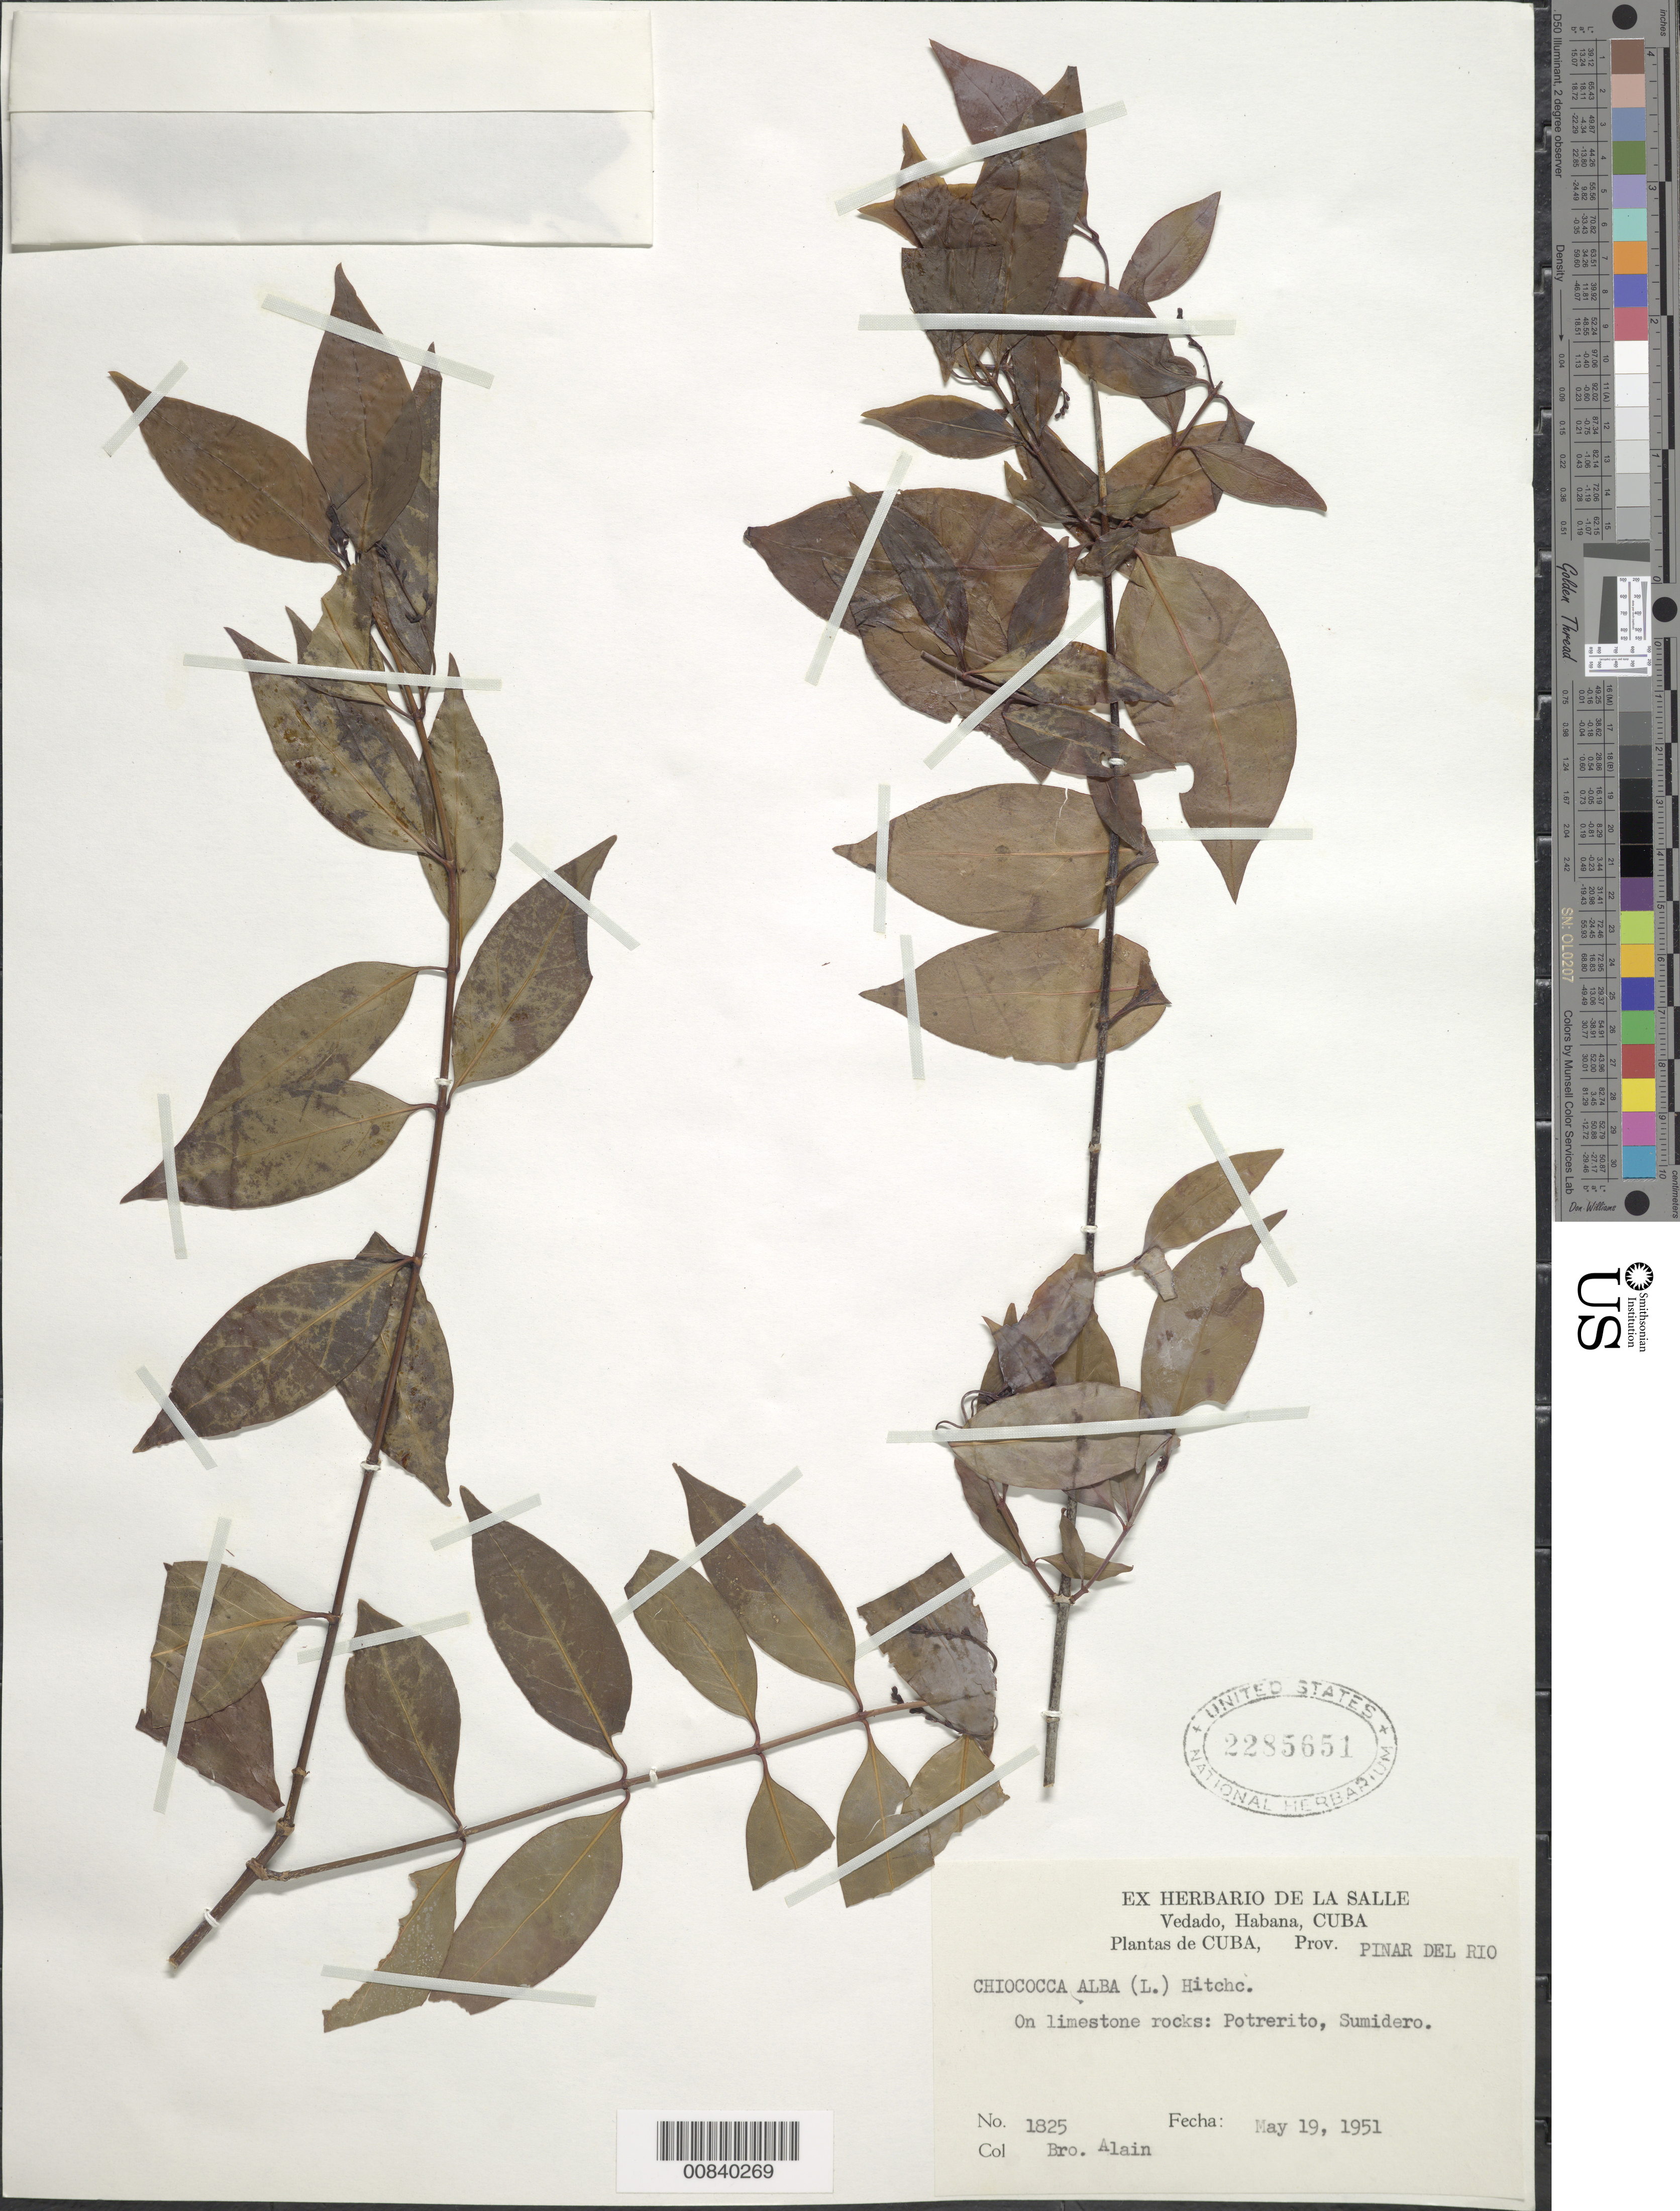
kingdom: Plantae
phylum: Tracheophyta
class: Magnoliopsida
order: Gentianales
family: Rubiaceae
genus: Chiococca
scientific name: Chiococca alba subsp. alba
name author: (L.) Hitchc.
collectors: A. H. Liogier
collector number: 1825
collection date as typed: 19 May 1951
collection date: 1951-05-19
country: Cuba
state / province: Pinar del Río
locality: Potrerito, Sumidero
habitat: On limestone rocks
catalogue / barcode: US 2285651